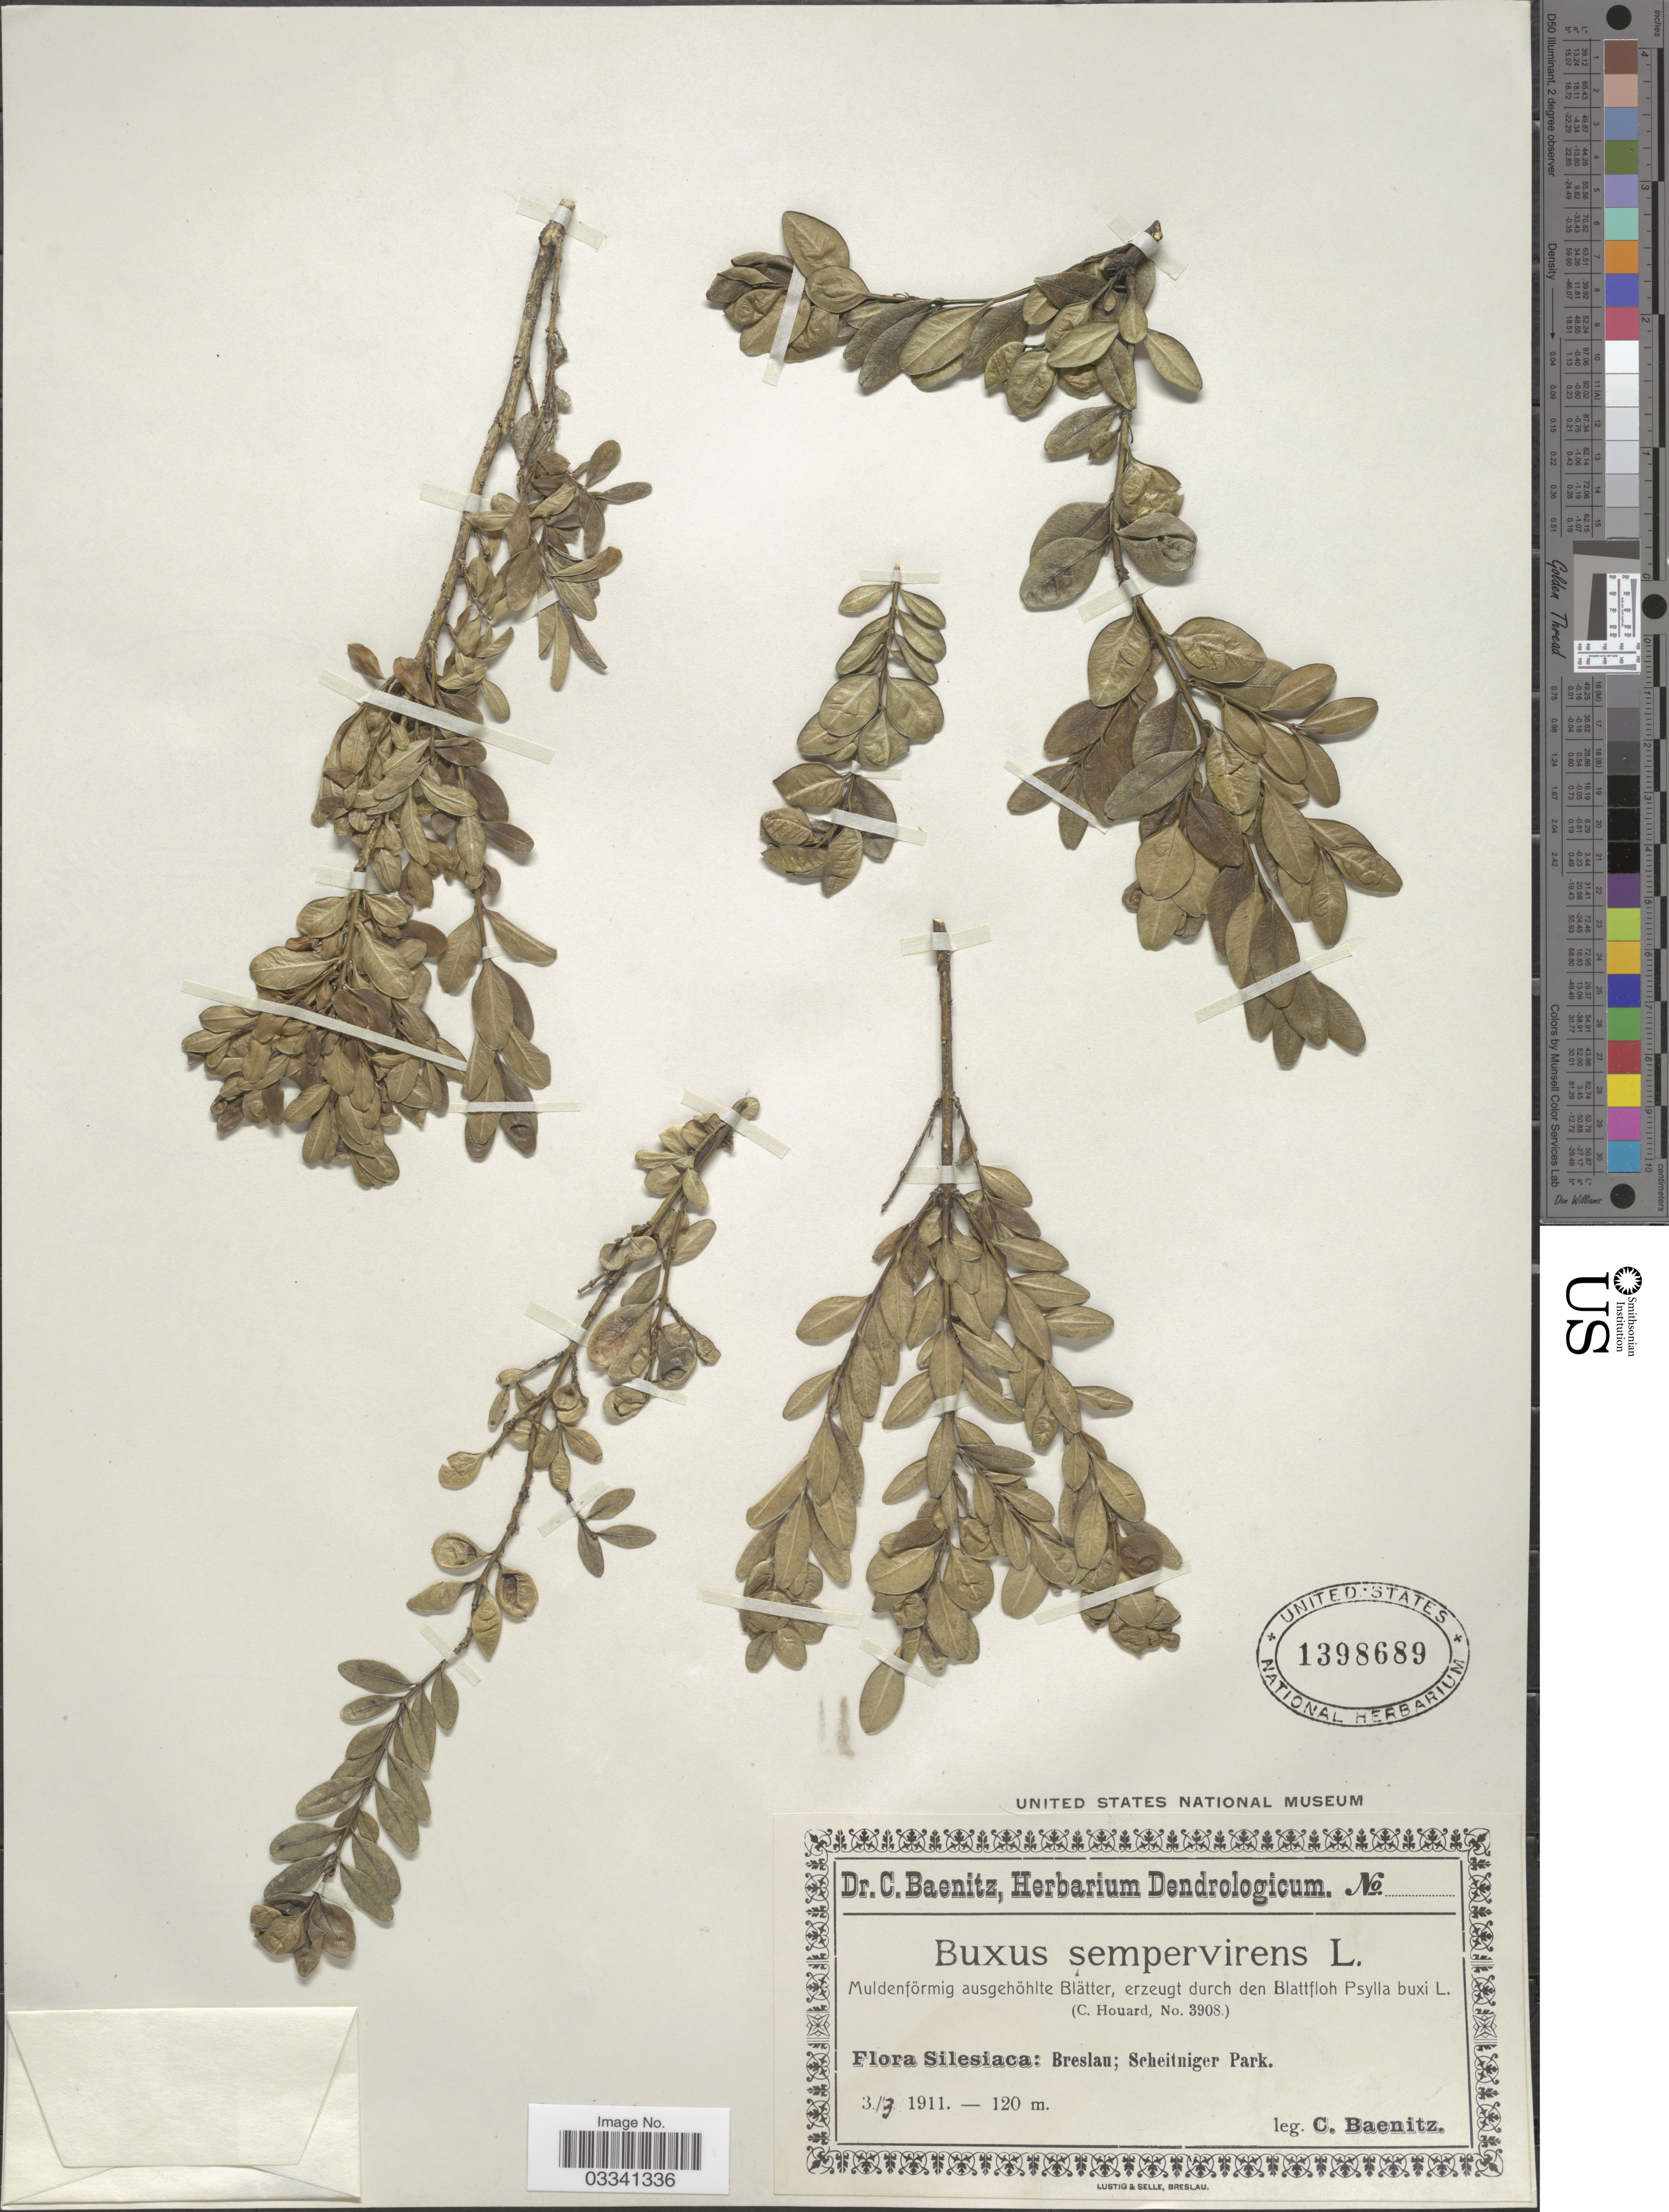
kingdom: Plantae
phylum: Tracheophyta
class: Magnoliopsida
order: Buxales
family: Buxaceae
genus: Buxus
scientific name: Buxus sempervirens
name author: L.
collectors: C. G. Baenitz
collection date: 1911-03-03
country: Poland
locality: Silesiaca: Breslau; Scheitniger Park.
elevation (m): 120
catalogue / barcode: US 1398689